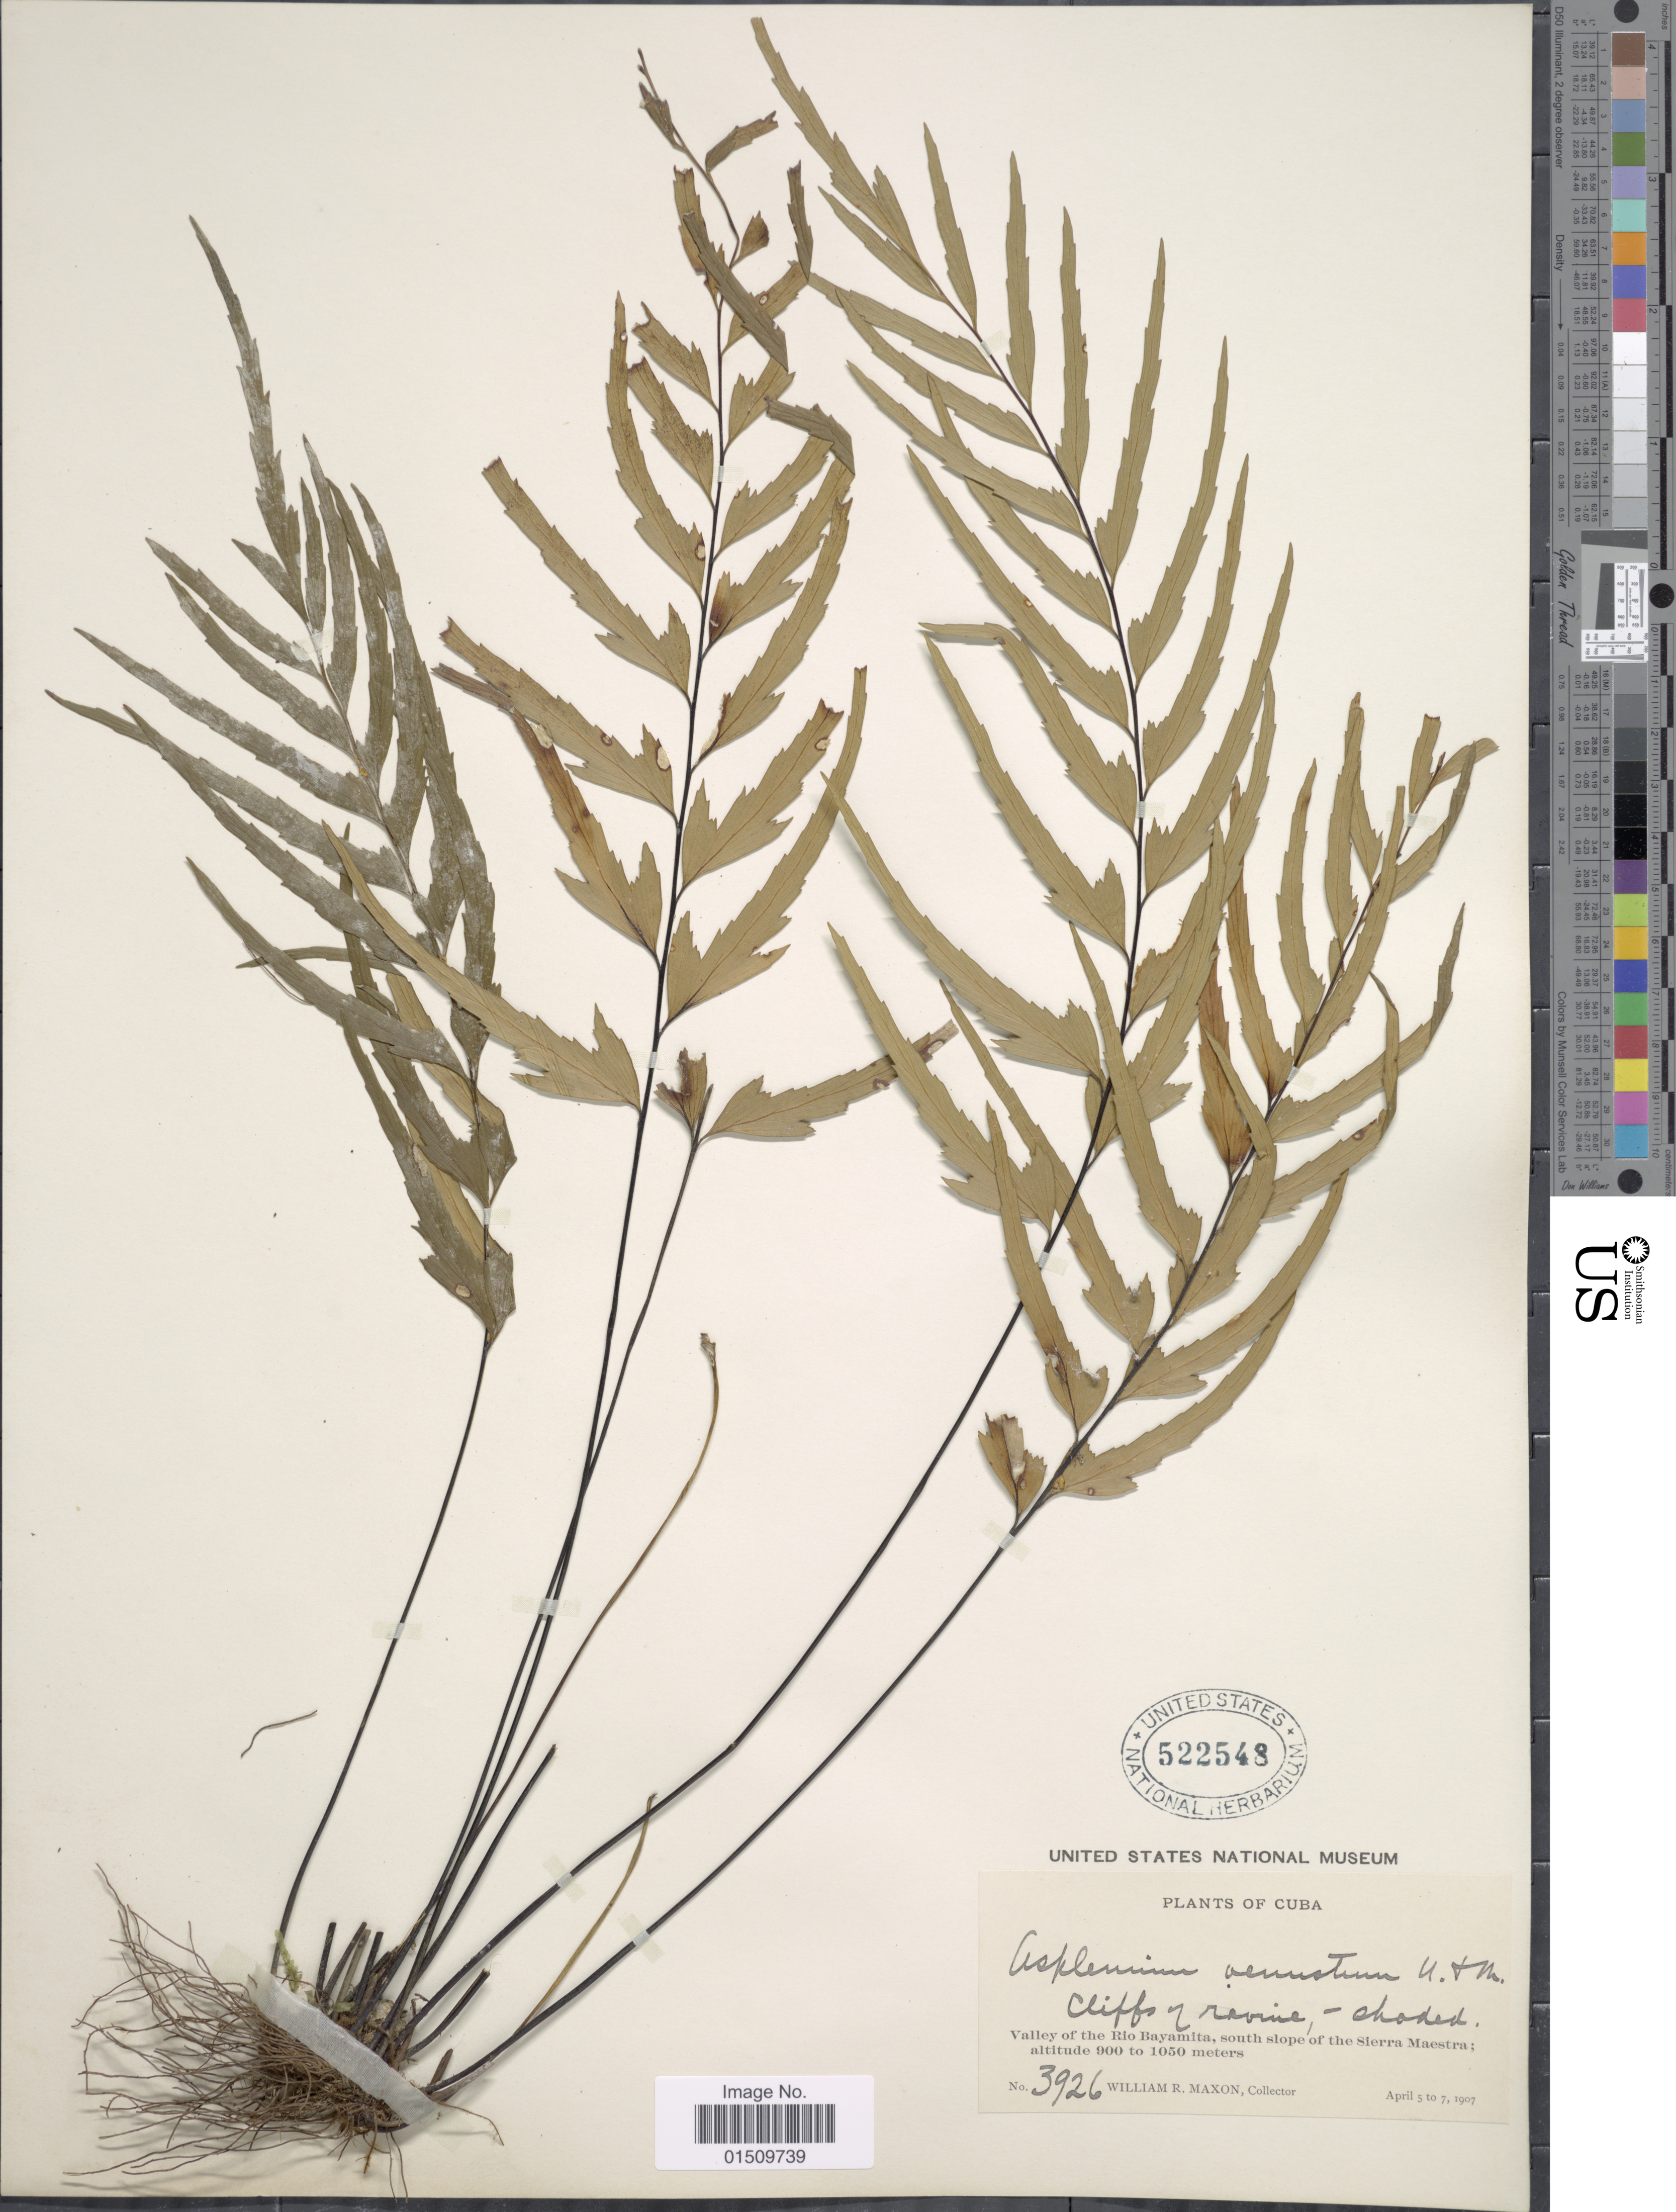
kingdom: Plantae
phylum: Tracheophyta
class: Polypodiopsida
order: Polypodiales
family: Aspleniaceae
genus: Asplenium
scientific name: Asplenium venustum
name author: Underw. & Maxon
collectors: W. R. Maxon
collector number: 3926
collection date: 1907-04-05/1907-04-07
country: Cuba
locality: Cuba, Valley of the Rio Bayamita, south slope of the Sierra Maestra.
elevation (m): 900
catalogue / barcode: US 522548